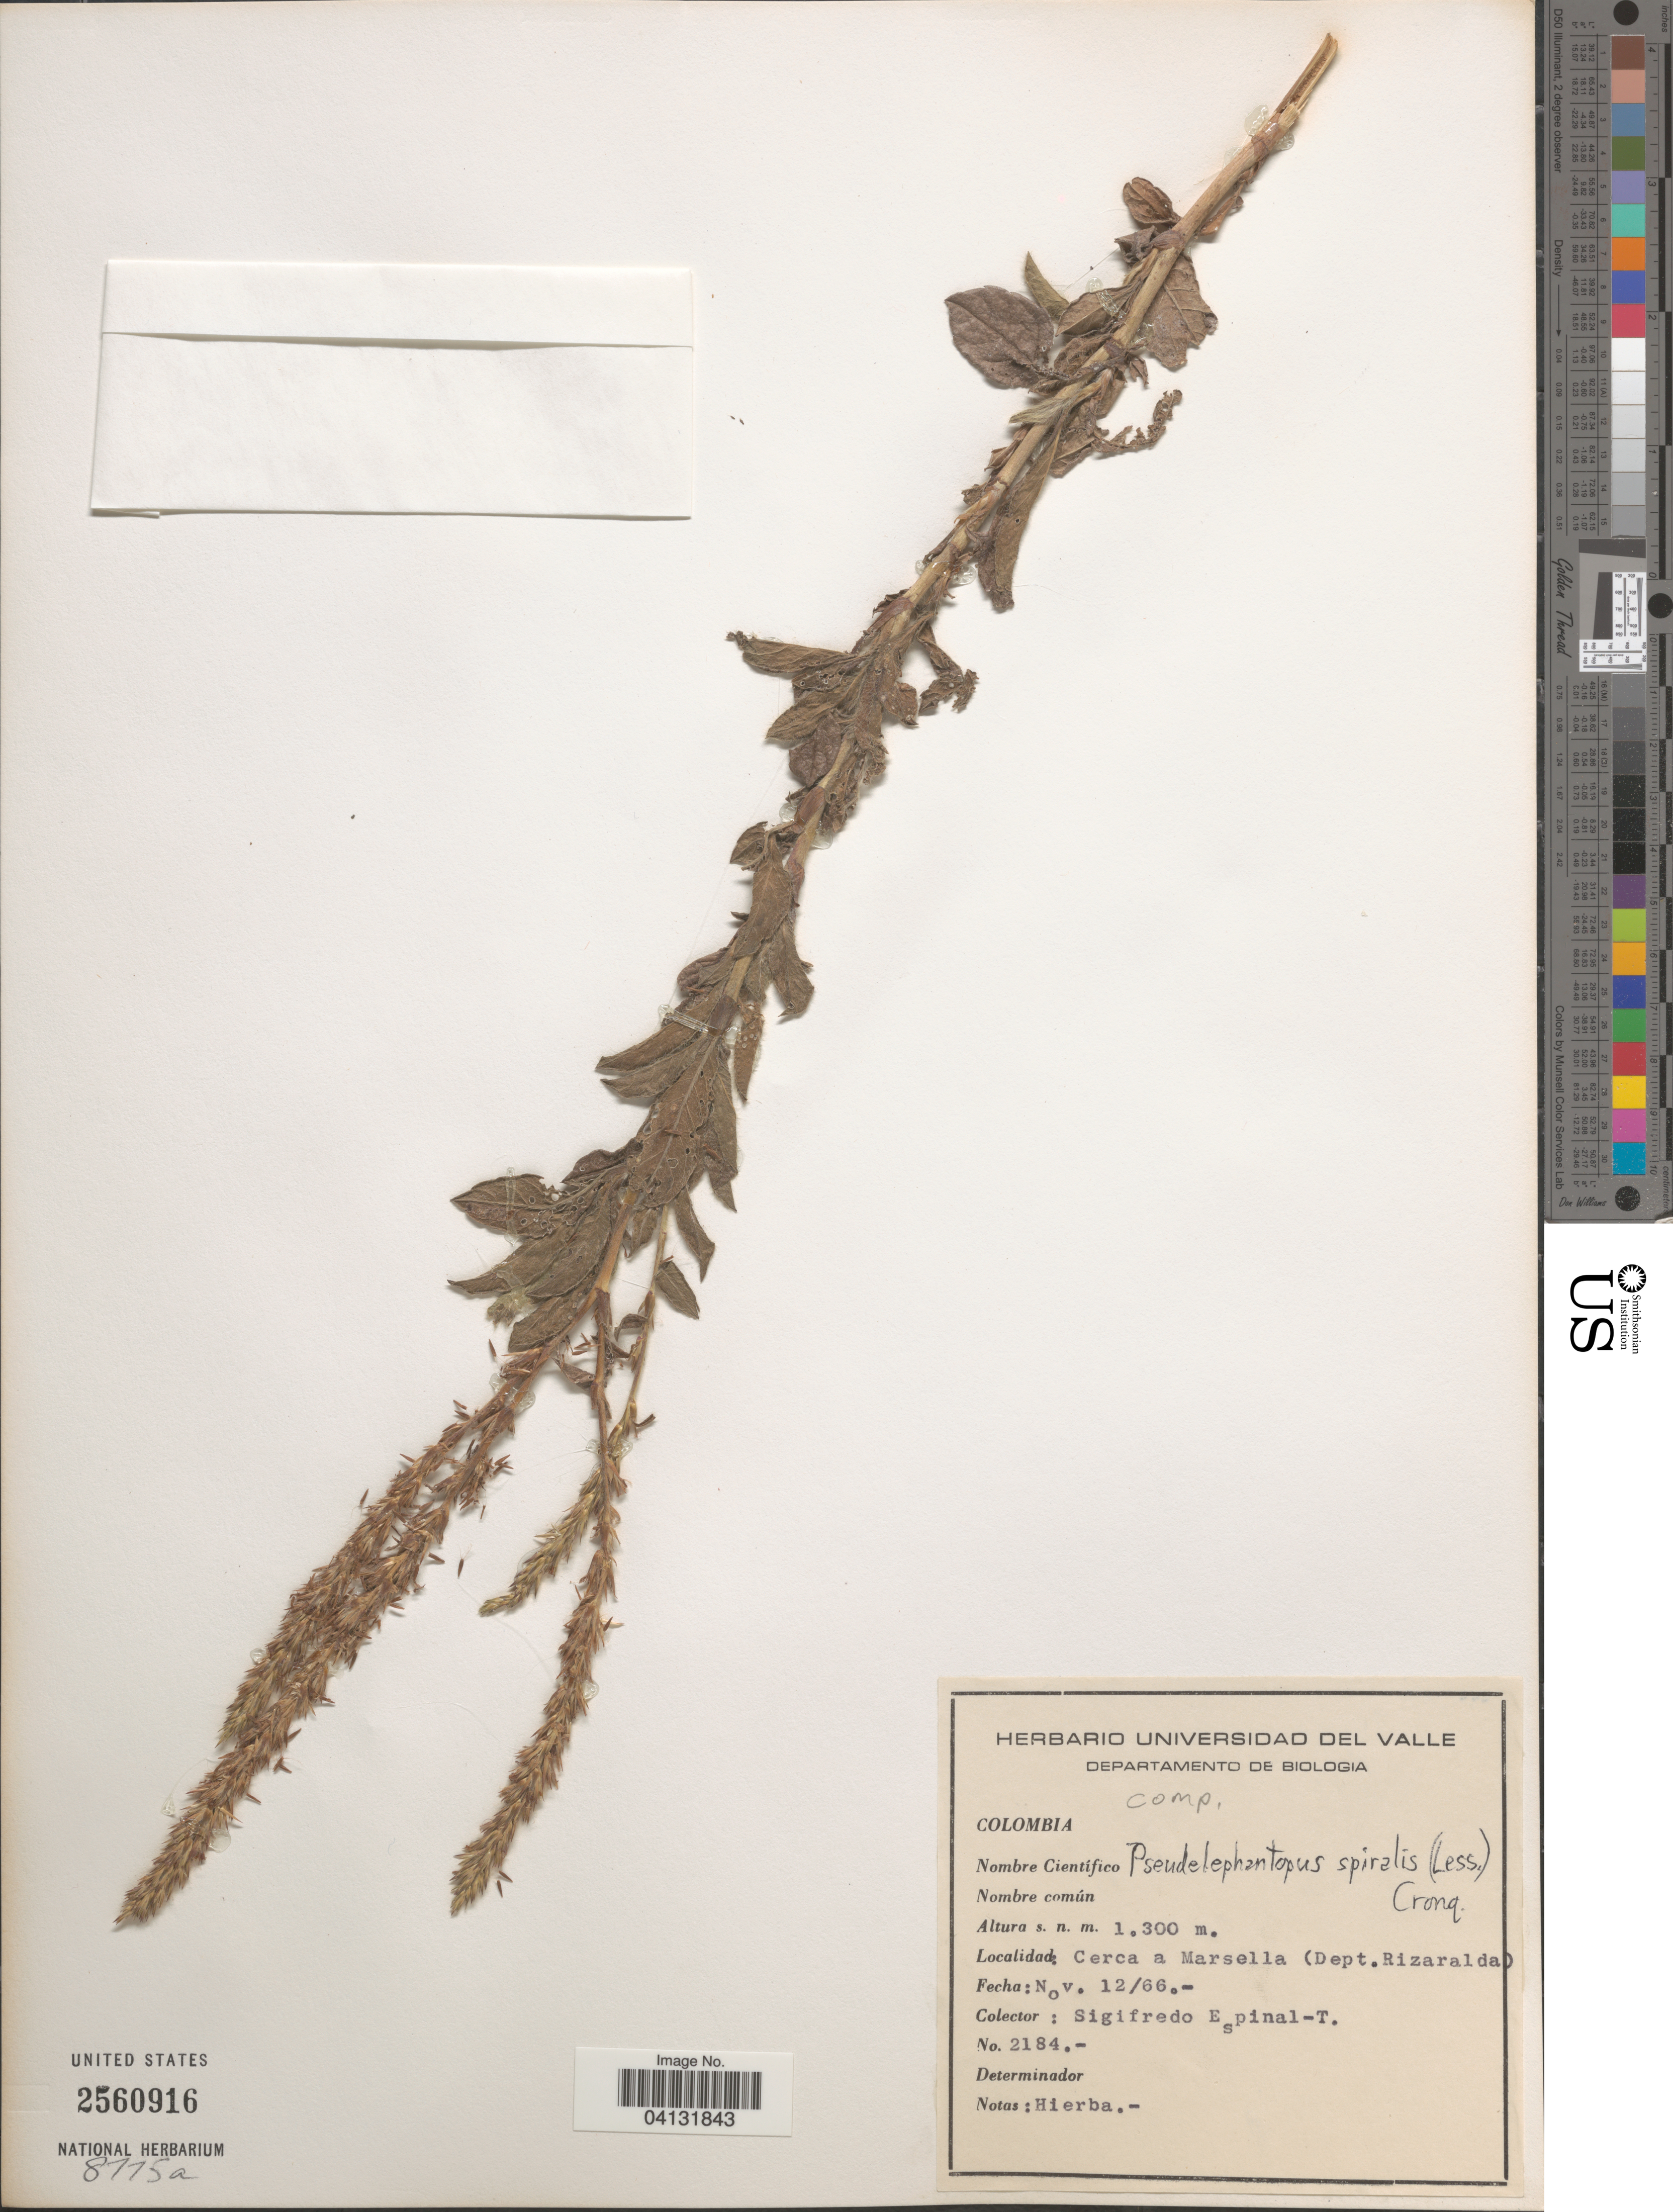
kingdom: Plantae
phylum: Tracheophyta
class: Magnoliopsida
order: Asterales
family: Asteraceae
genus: Pseudelephantopus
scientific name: Pseudelephantopus spiralis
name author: (Less.) Cronquist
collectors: S. Espinal T.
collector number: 2184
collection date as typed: Transcribed d/m/y: 12/11/66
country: Colombia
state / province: Risaralda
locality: Cerca a Marsella (Dept. Rizaralda).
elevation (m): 1300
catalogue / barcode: US 2560916